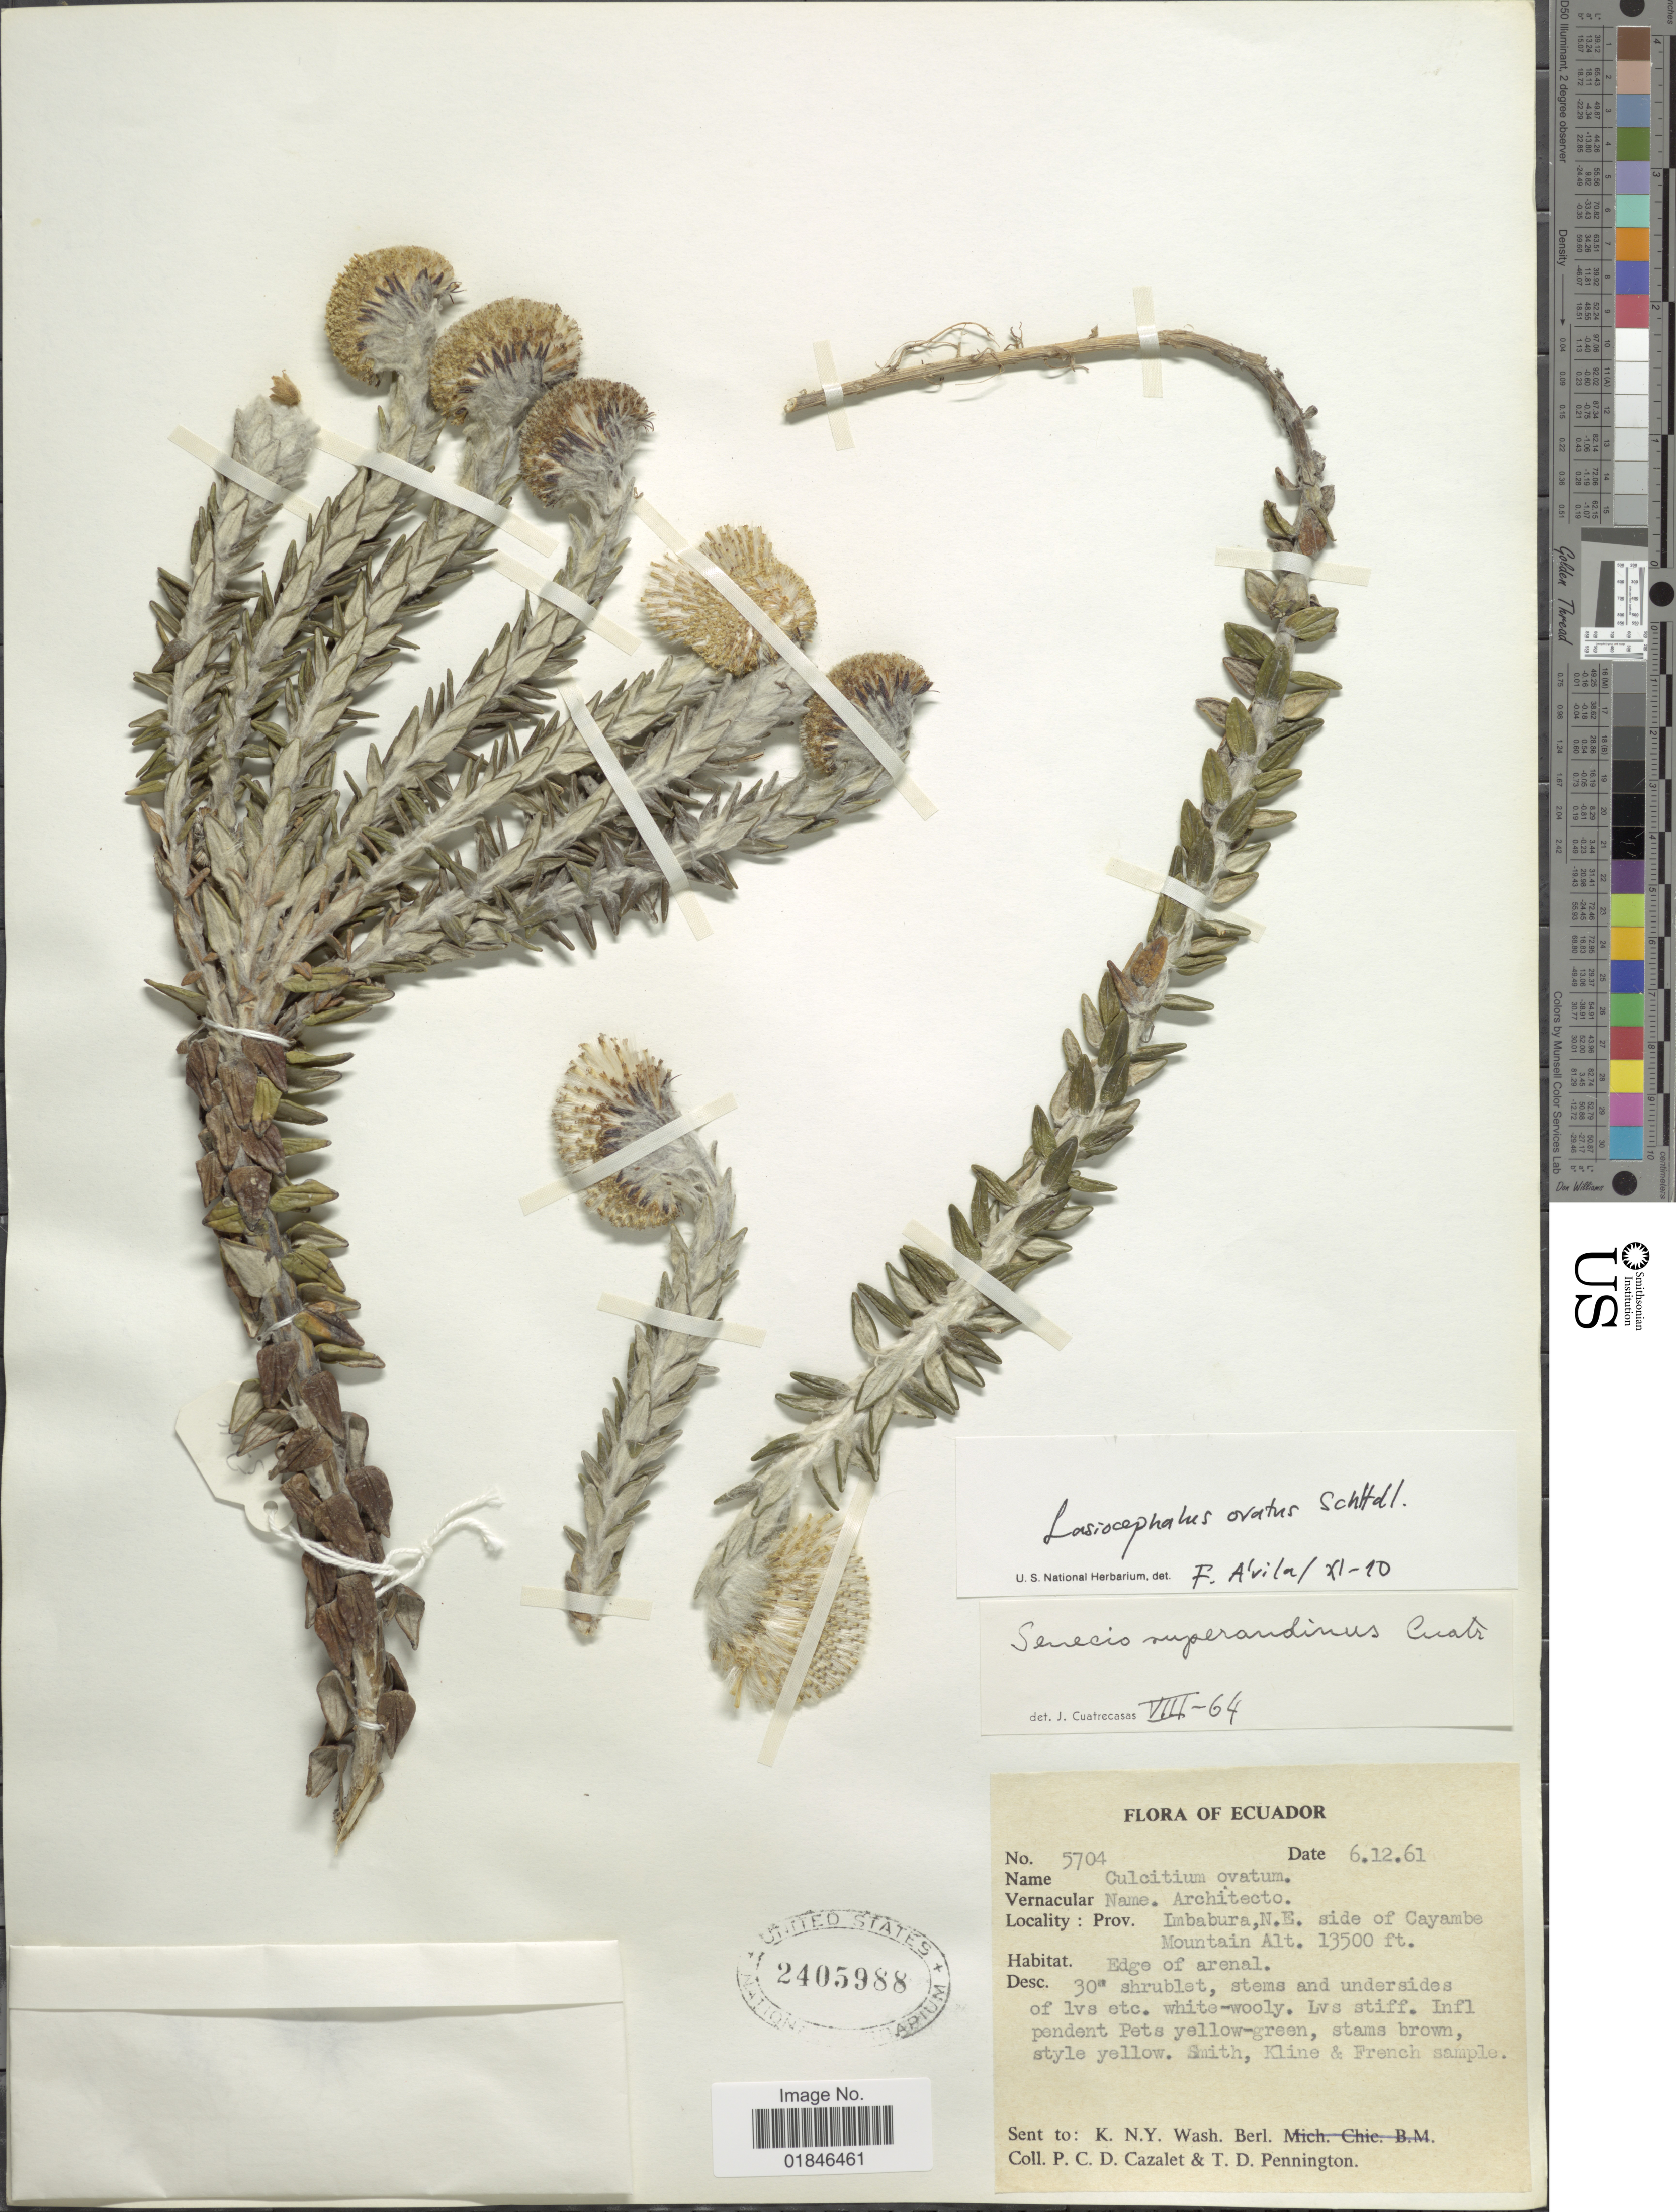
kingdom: Plantae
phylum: Tracheophyta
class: Magnoliopsida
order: Asterales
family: Asteraceae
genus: Senecio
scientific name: Senecio superandinus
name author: Cuatrec.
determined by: Salomon, Luciana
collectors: P. C. D. Cazalet & T. D. Pennington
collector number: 5704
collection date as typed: Transcribed d/m/y: 6/12/61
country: Ecuador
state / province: Imbabura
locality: Prov, Imbabura, N. E. side of Cayambe Mountain.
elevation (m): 4115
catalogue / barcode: US 2405988